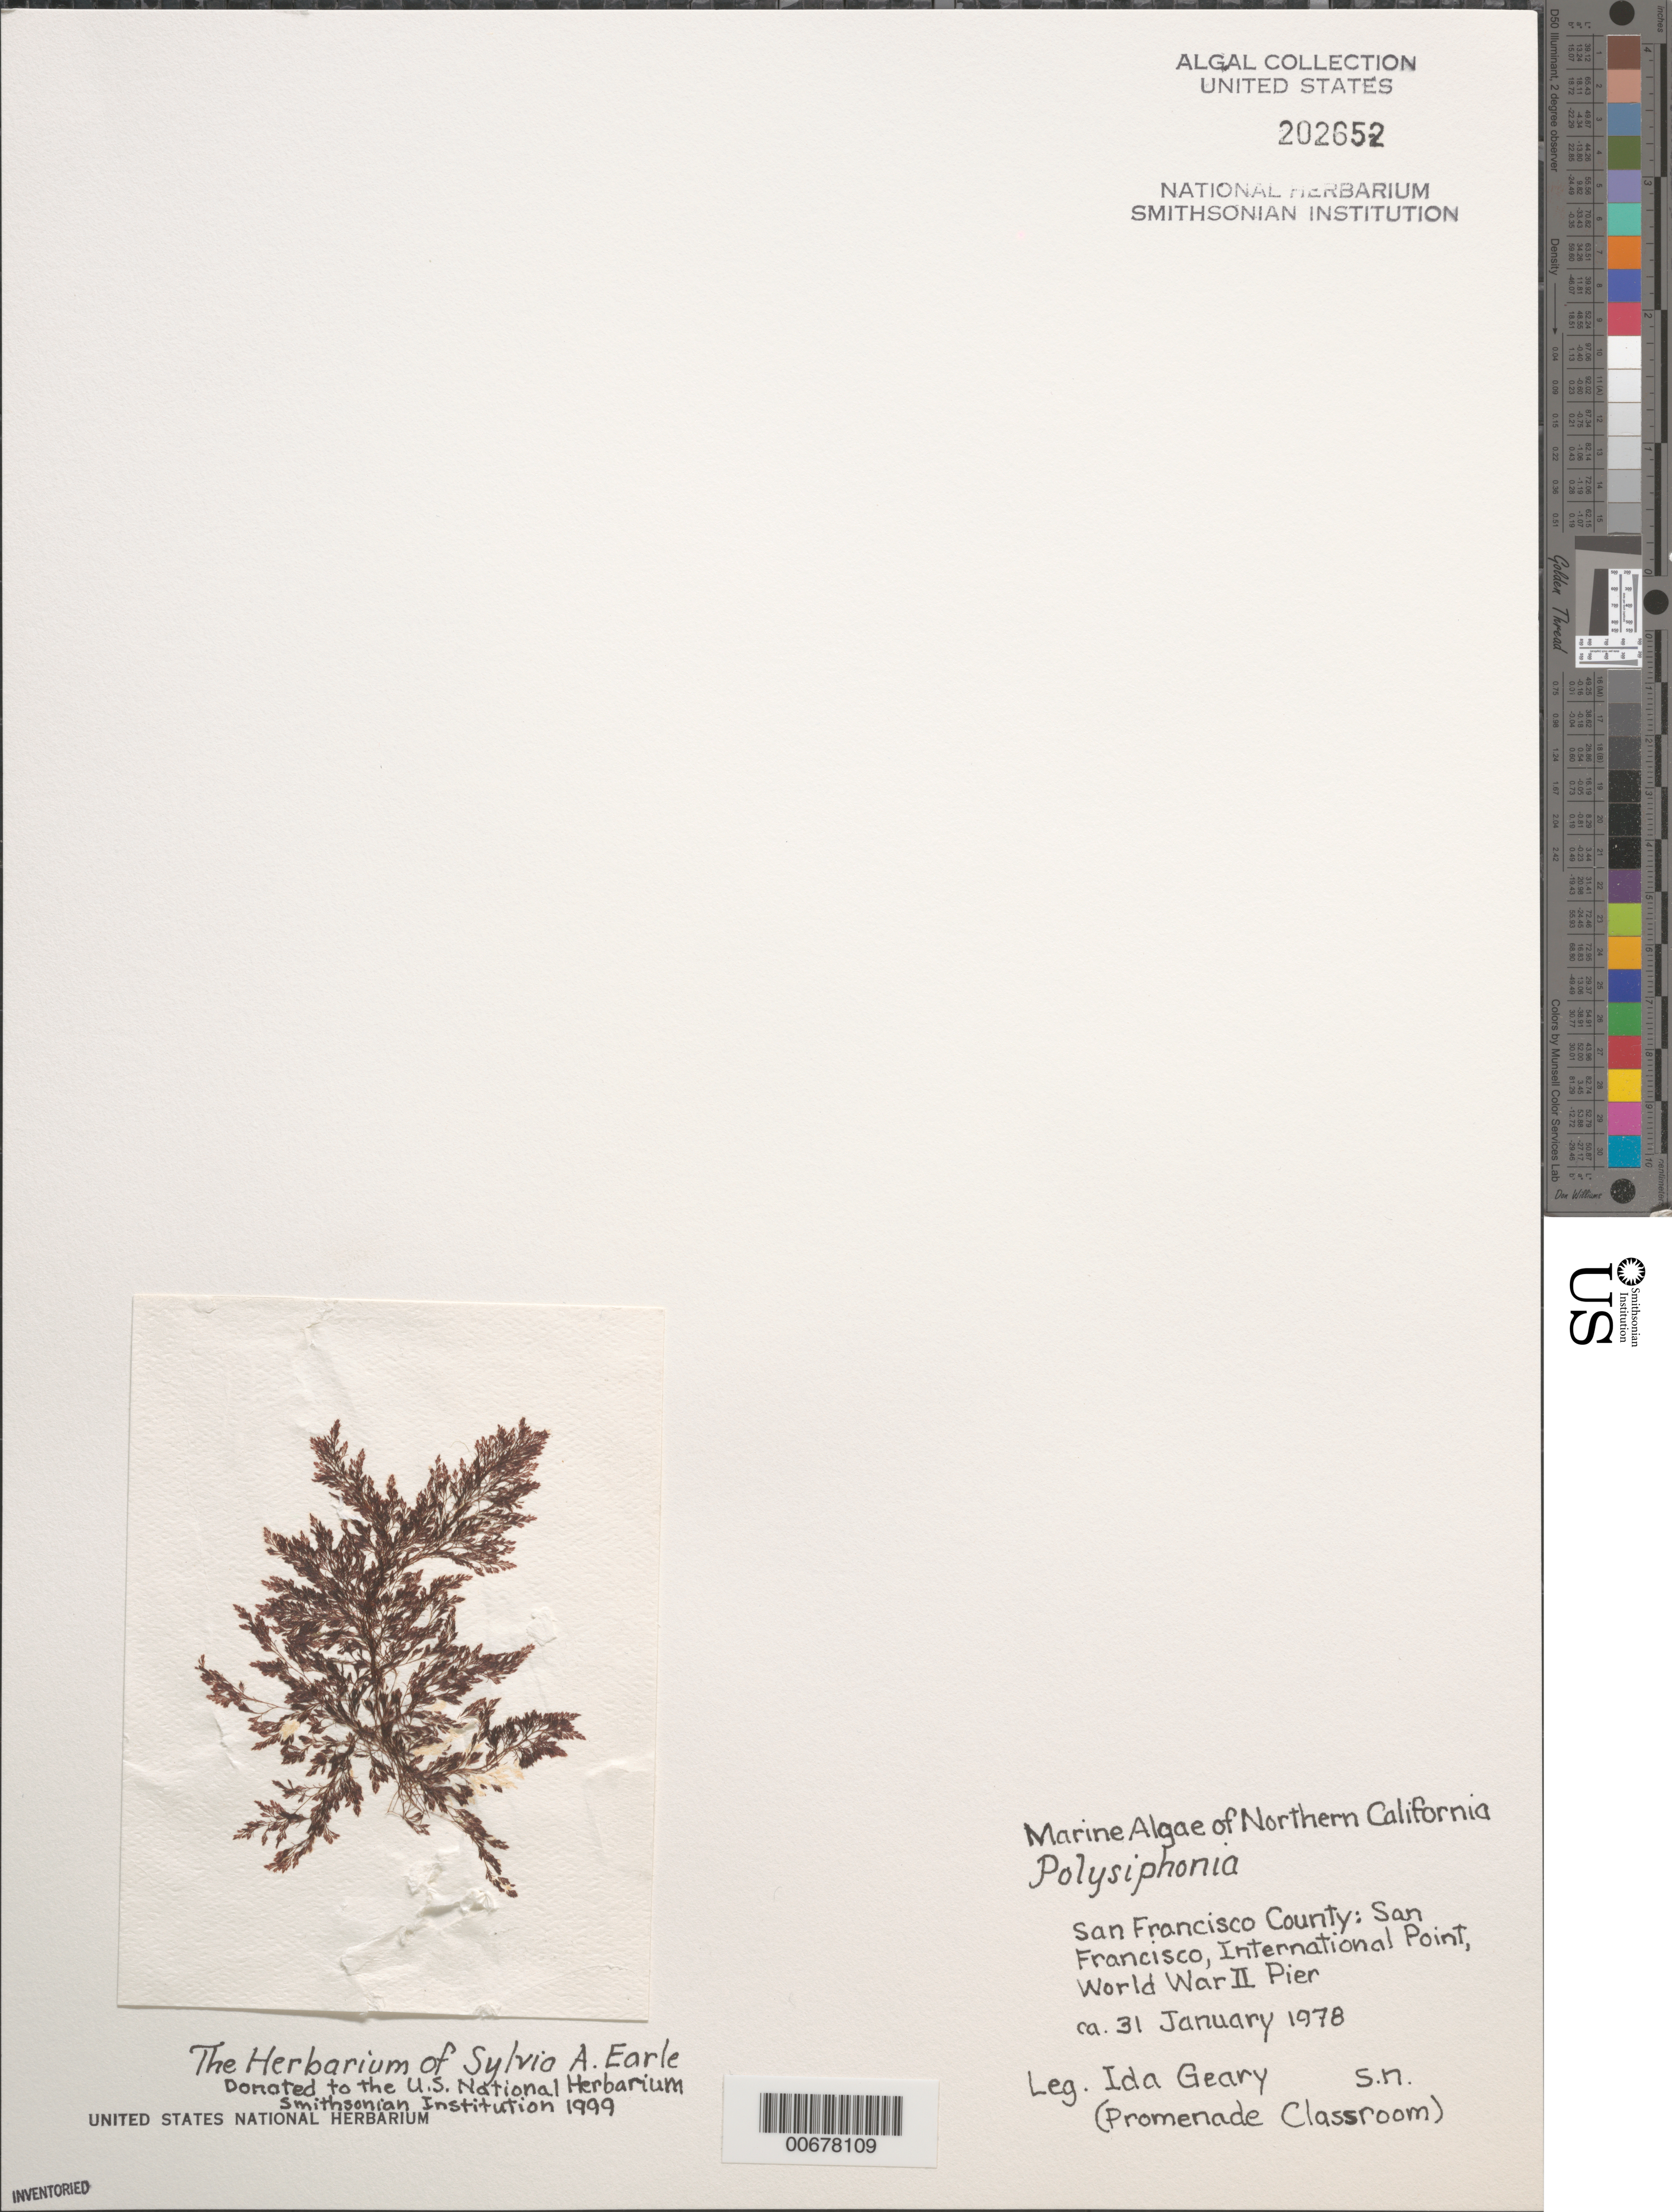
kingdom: Plantae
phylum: Rhodophyta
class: Florideophyceae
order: Ceramiales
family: Rhodomelaceae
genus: Polysiphonia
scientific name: Polysiphonia sp.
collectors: I. Geary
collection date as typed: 31 Jan 1978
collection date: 1978-01-31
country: United States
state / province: California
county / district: San Francisco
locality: San Francisco, Fort Point, World War II Pier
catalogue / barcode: US 202652